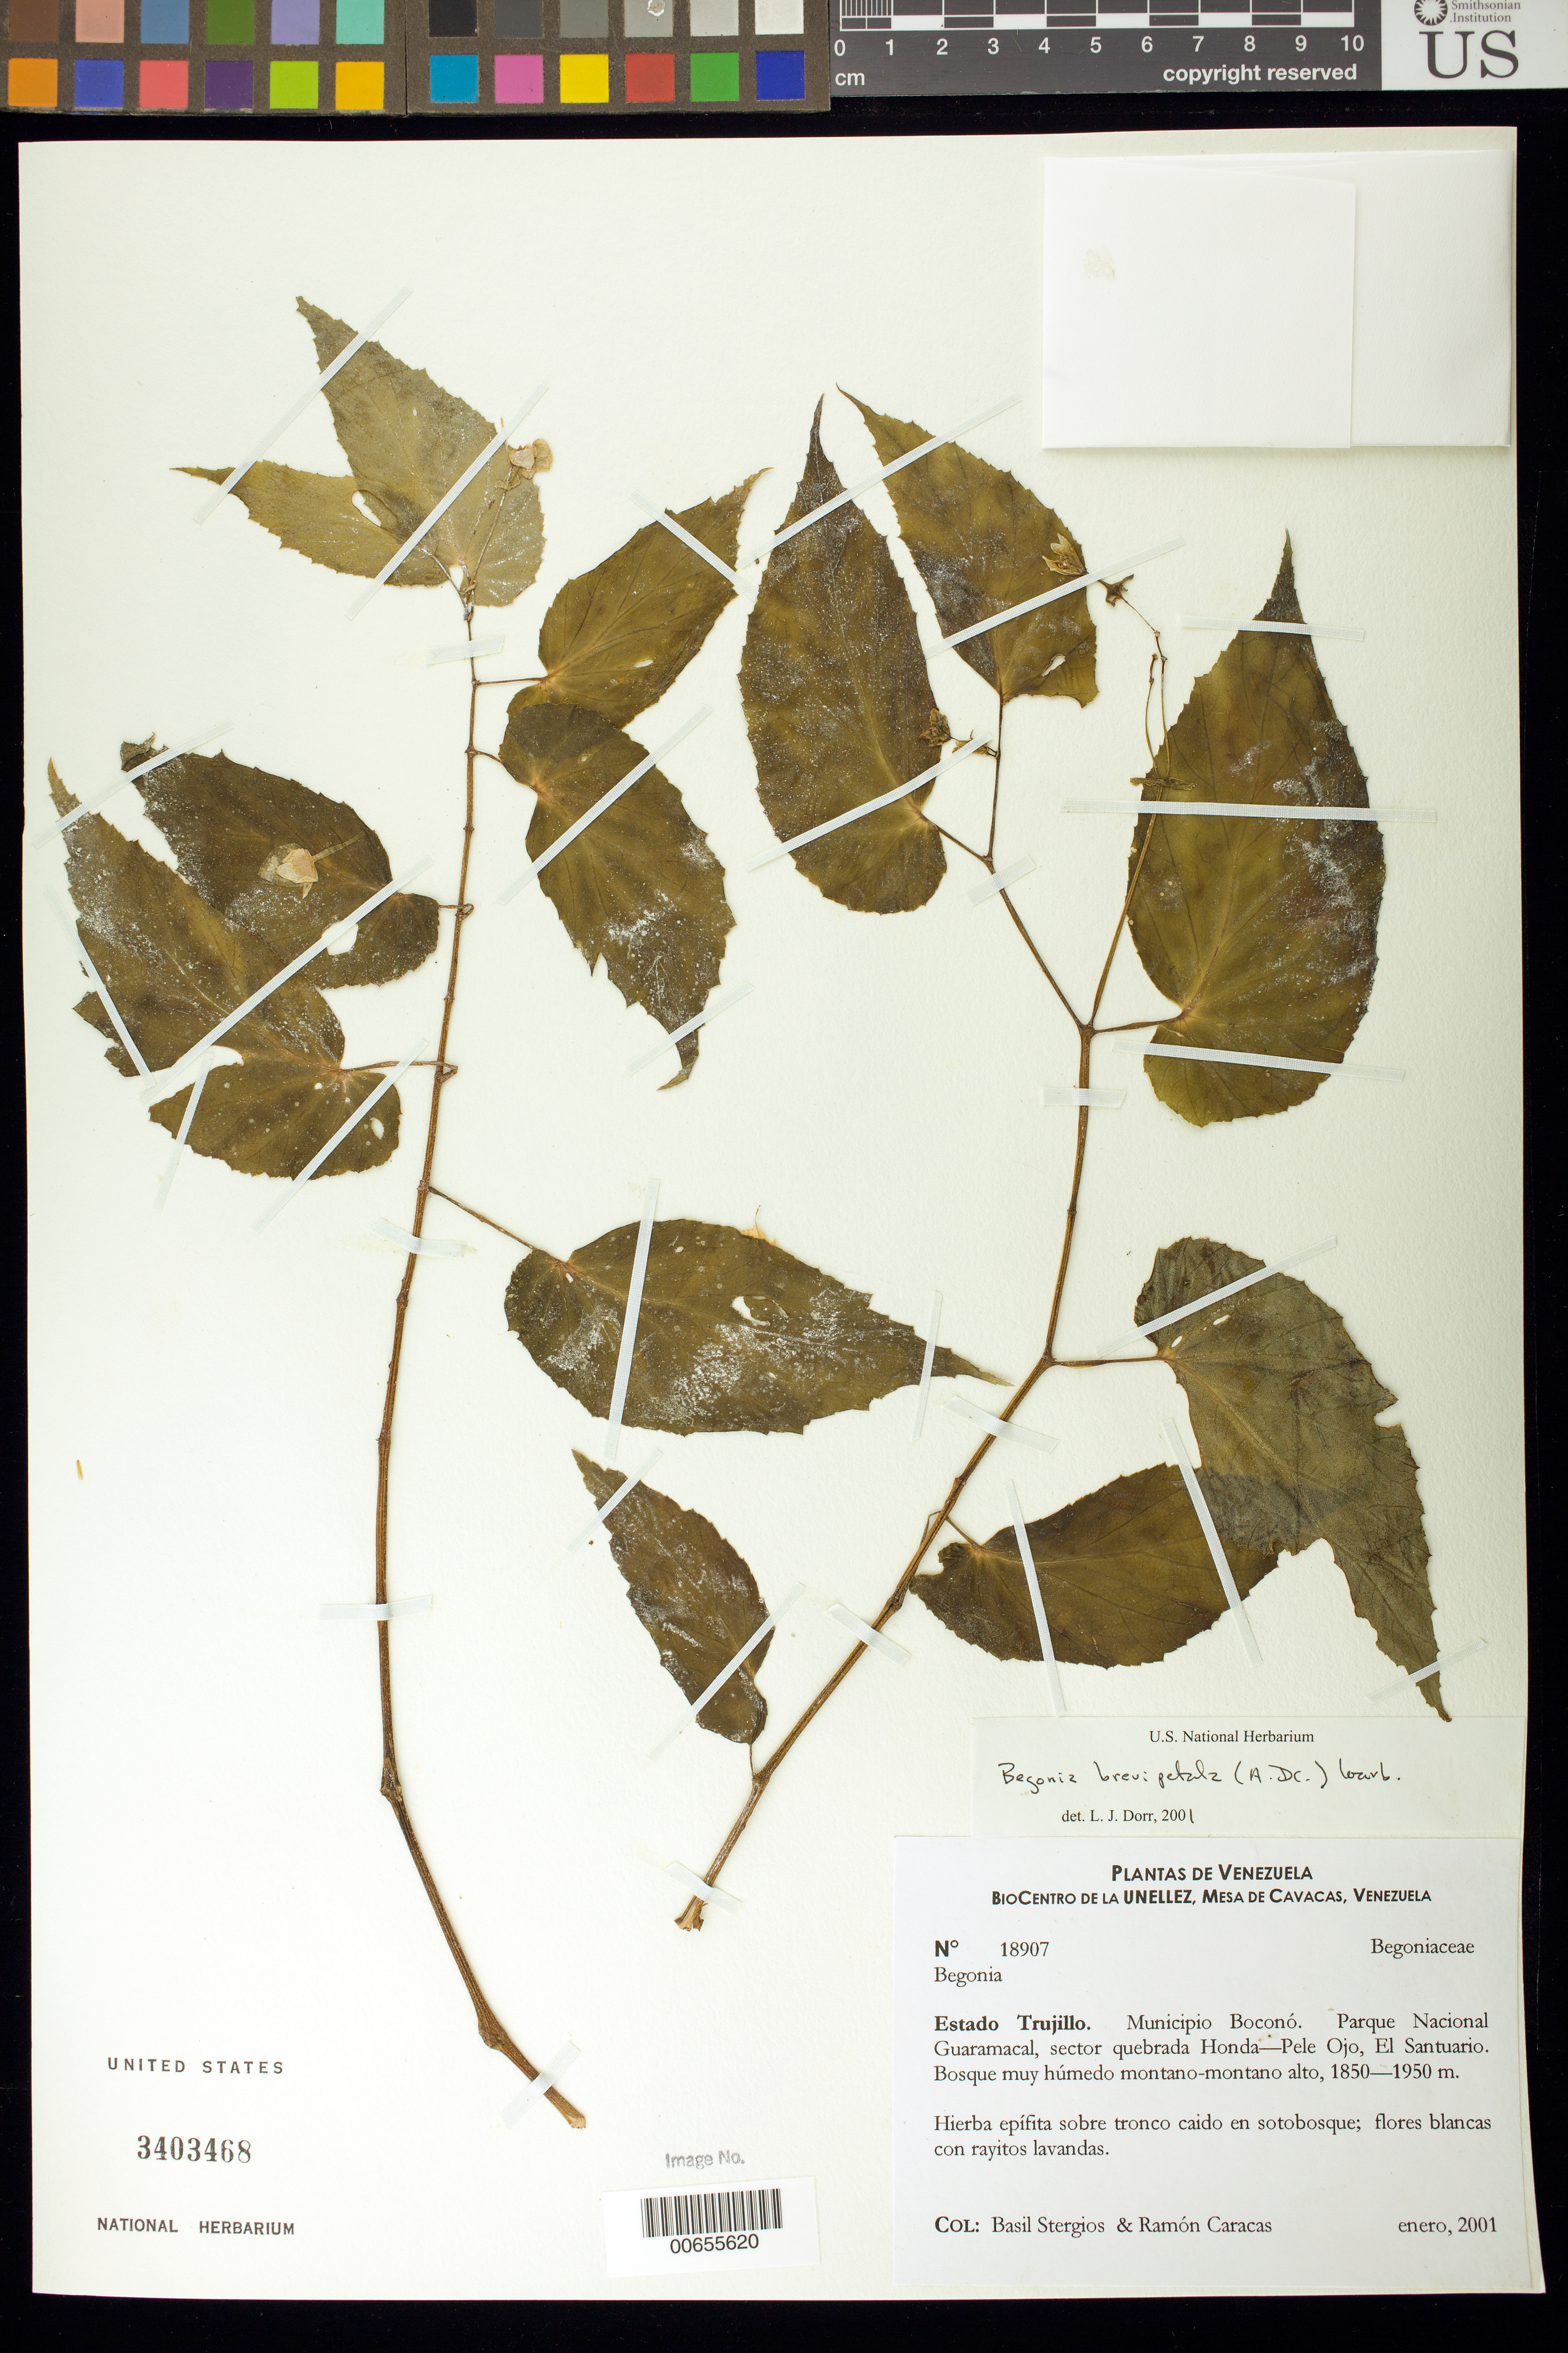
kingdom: Plantae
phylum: Tracheophyta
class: Magnoliopsida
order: Cucurbitales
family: Begoniaceae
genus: Begonia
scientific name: Begonia brevipetala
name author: (A. DC.) Warb.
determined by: Dorr, L. J., (BOT), Smithsonian Institution - National Museum of Natural History (UNITED STATES)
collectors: B. G. Stergios & R. Caracas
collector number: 18907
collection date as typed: Jan 2001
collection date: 2001-01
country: Venezuela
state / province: Trujillo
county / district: Boconó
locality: Parque Nacional Guaramacal, sector quebrada Honda-Pele Ojo, El Santuario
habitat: Bosque muy húmedo montano-montano alto.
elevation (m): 1850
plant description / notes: COL, GUYN, MER, MY, NY, PORT, US, VEN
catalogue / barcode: US 3403468